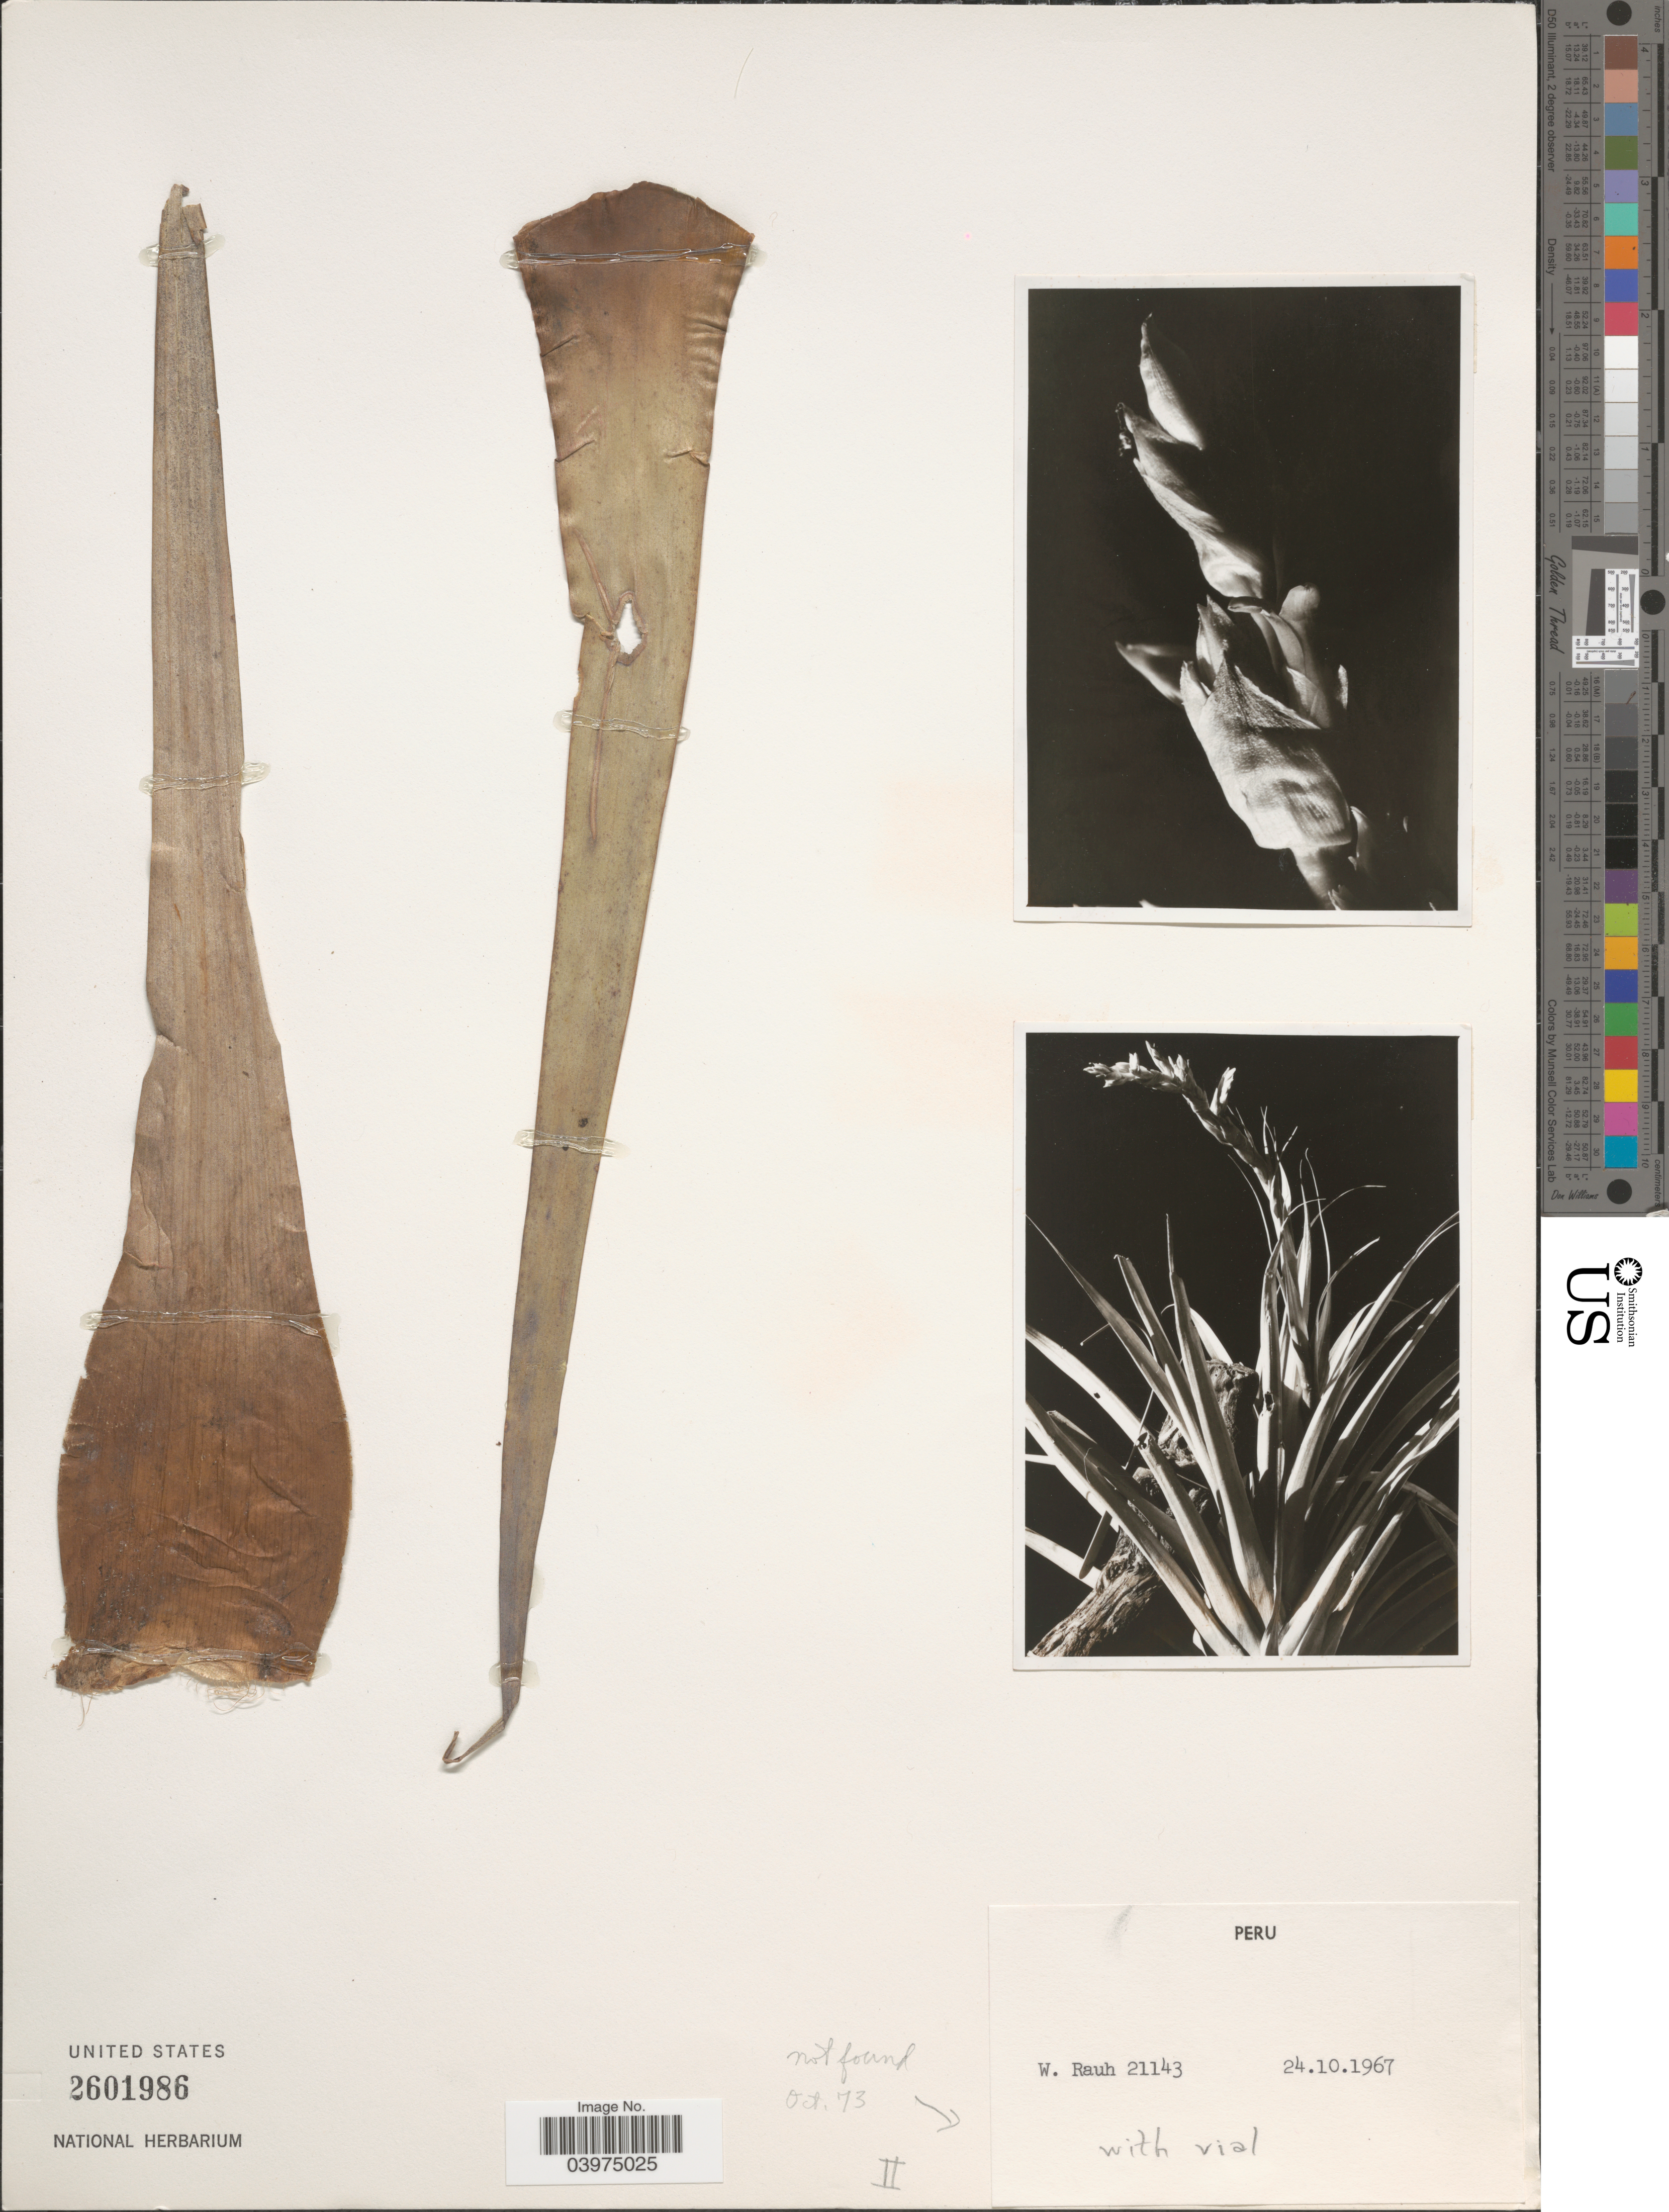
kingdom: Plantae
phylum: Tracheophyta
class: Liliopsida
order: Poales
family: Bromeliaceae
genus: Tillandsia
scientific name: Tillandsia sp.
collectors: W. Rauh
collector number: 21143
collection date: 1967-10-24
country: Peru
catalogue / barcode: US 2601986